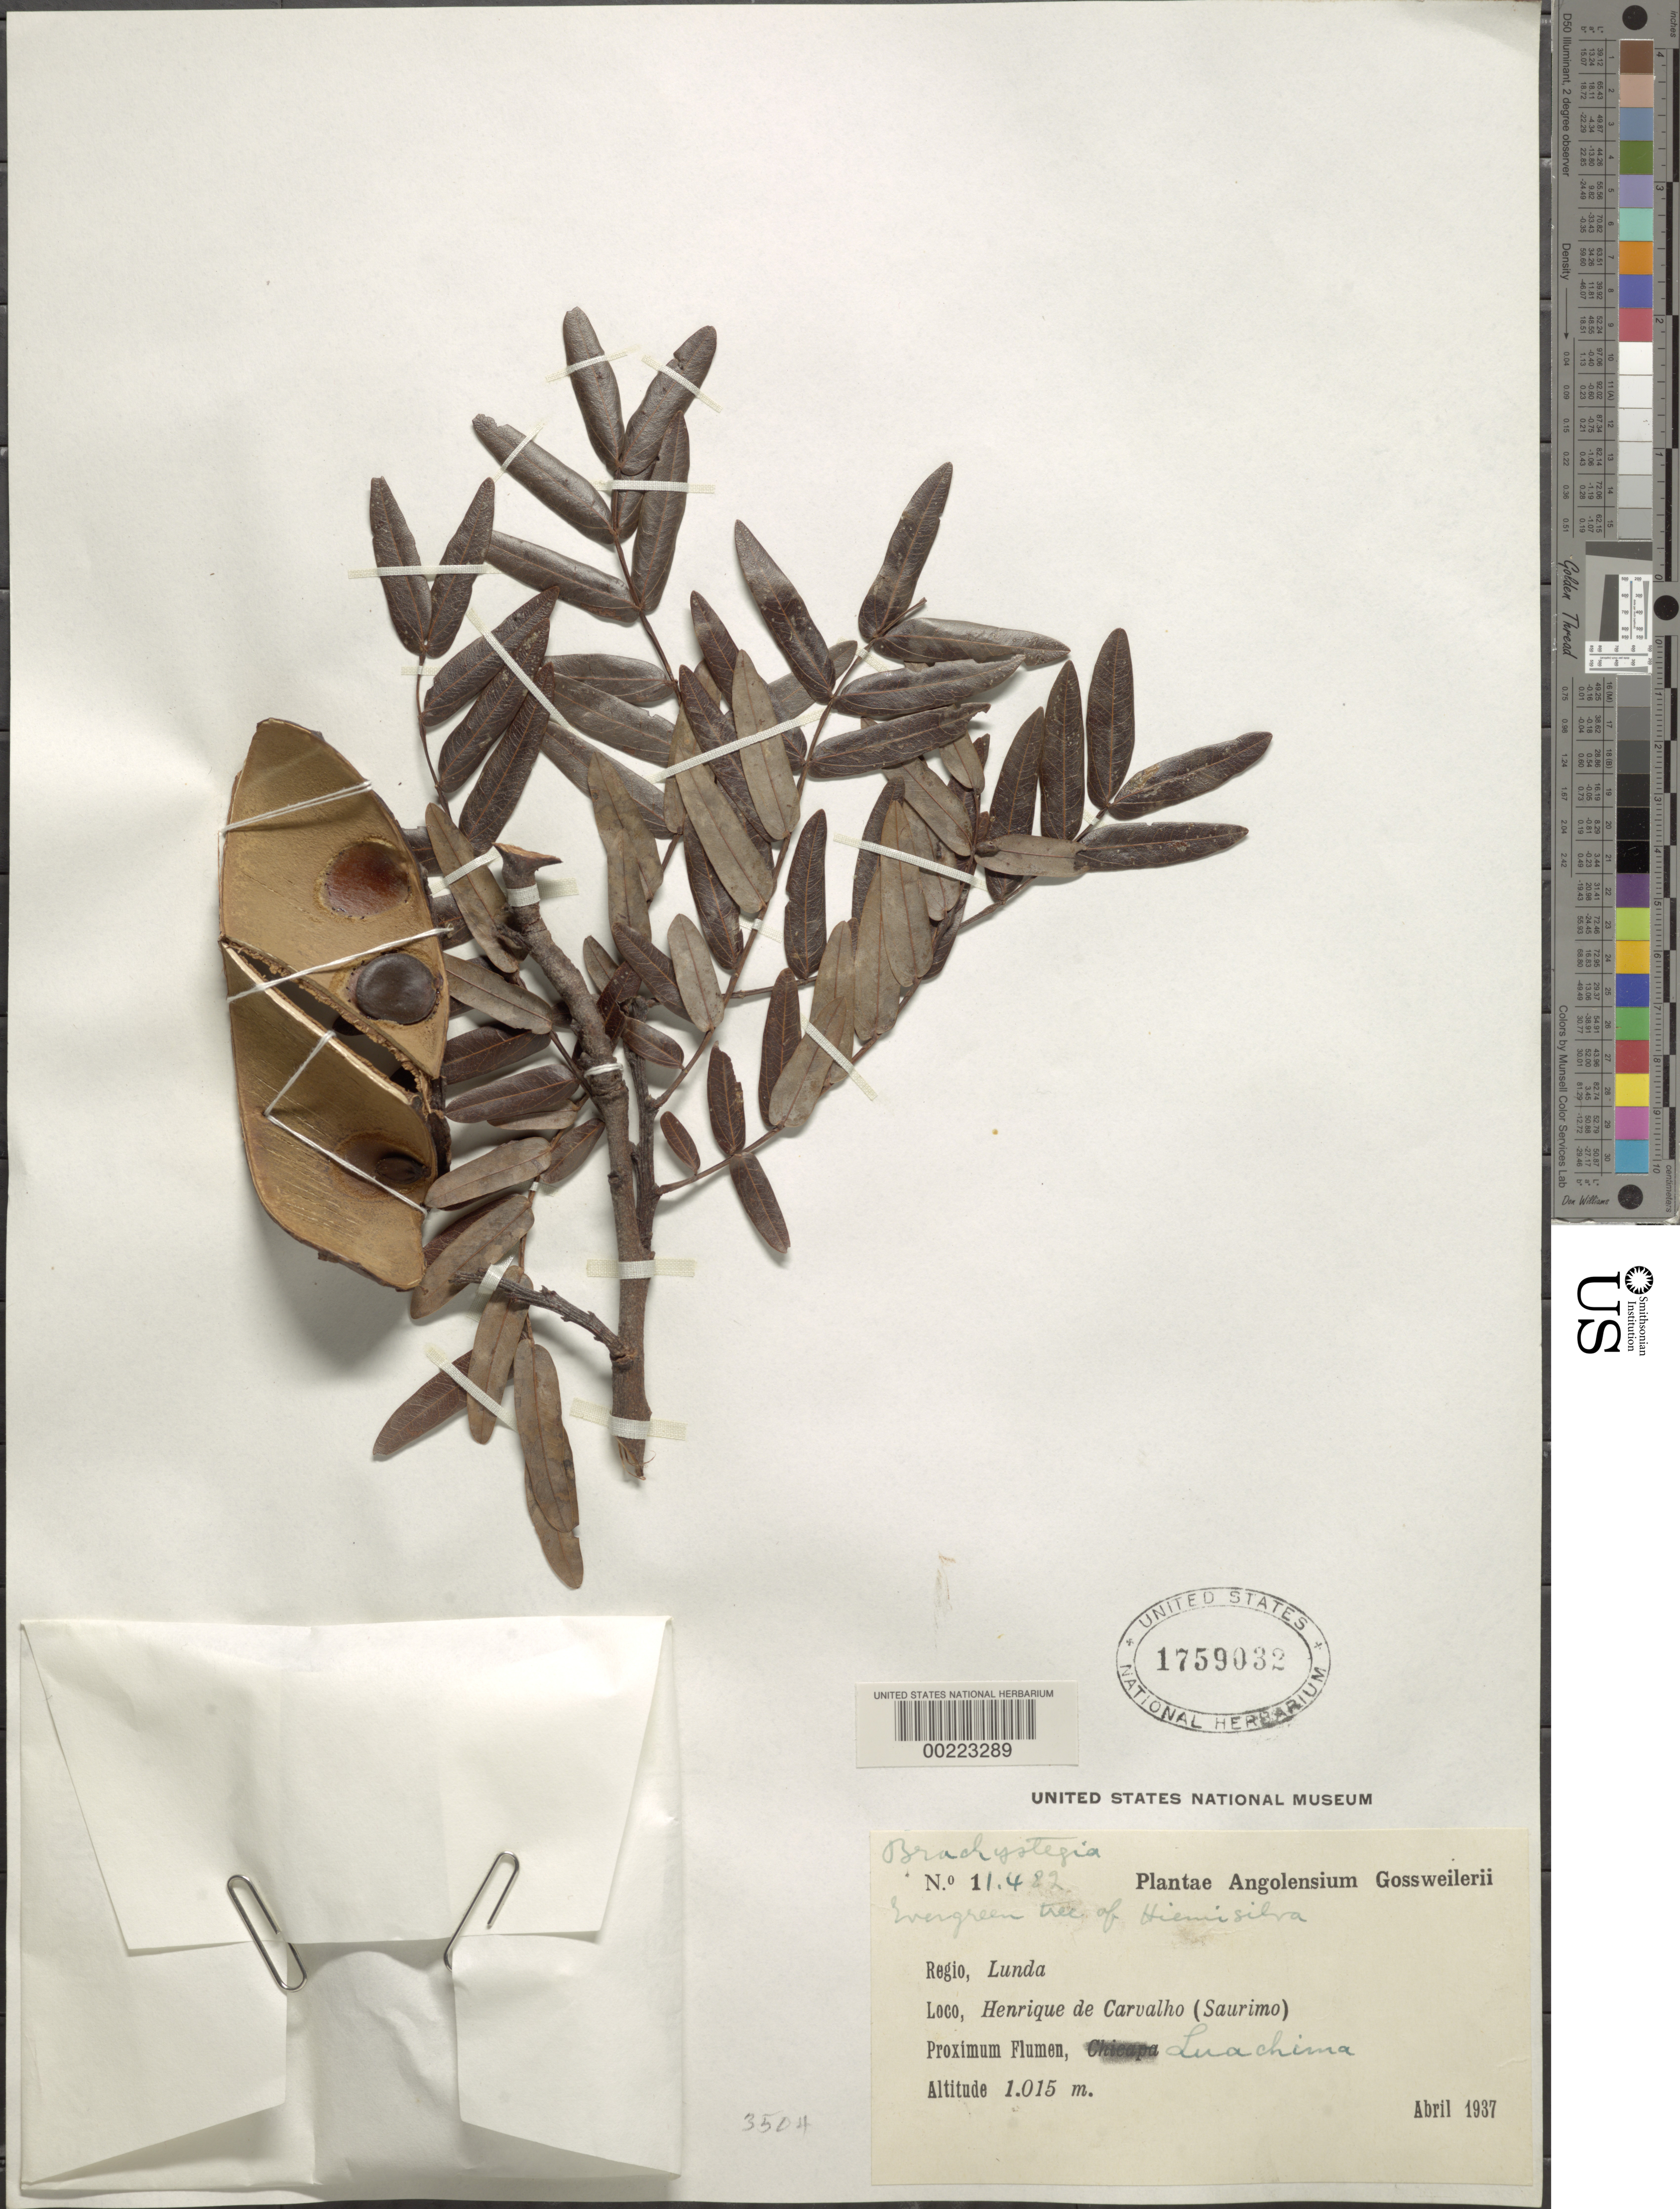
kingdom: Plantae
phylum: Tracheophyta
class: Magnoliopsida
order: Fabales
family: Fabaceae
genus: Brachystegia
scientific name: Brachystegia sp.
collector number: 11482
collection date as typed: Apr 1937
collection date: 1937-04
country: Angola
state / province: Lunda Sul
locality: Henrique de Carvalho (Saurimo); Lunda region; near Luachimo River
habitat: Hemi forest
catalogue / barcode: US 1759032